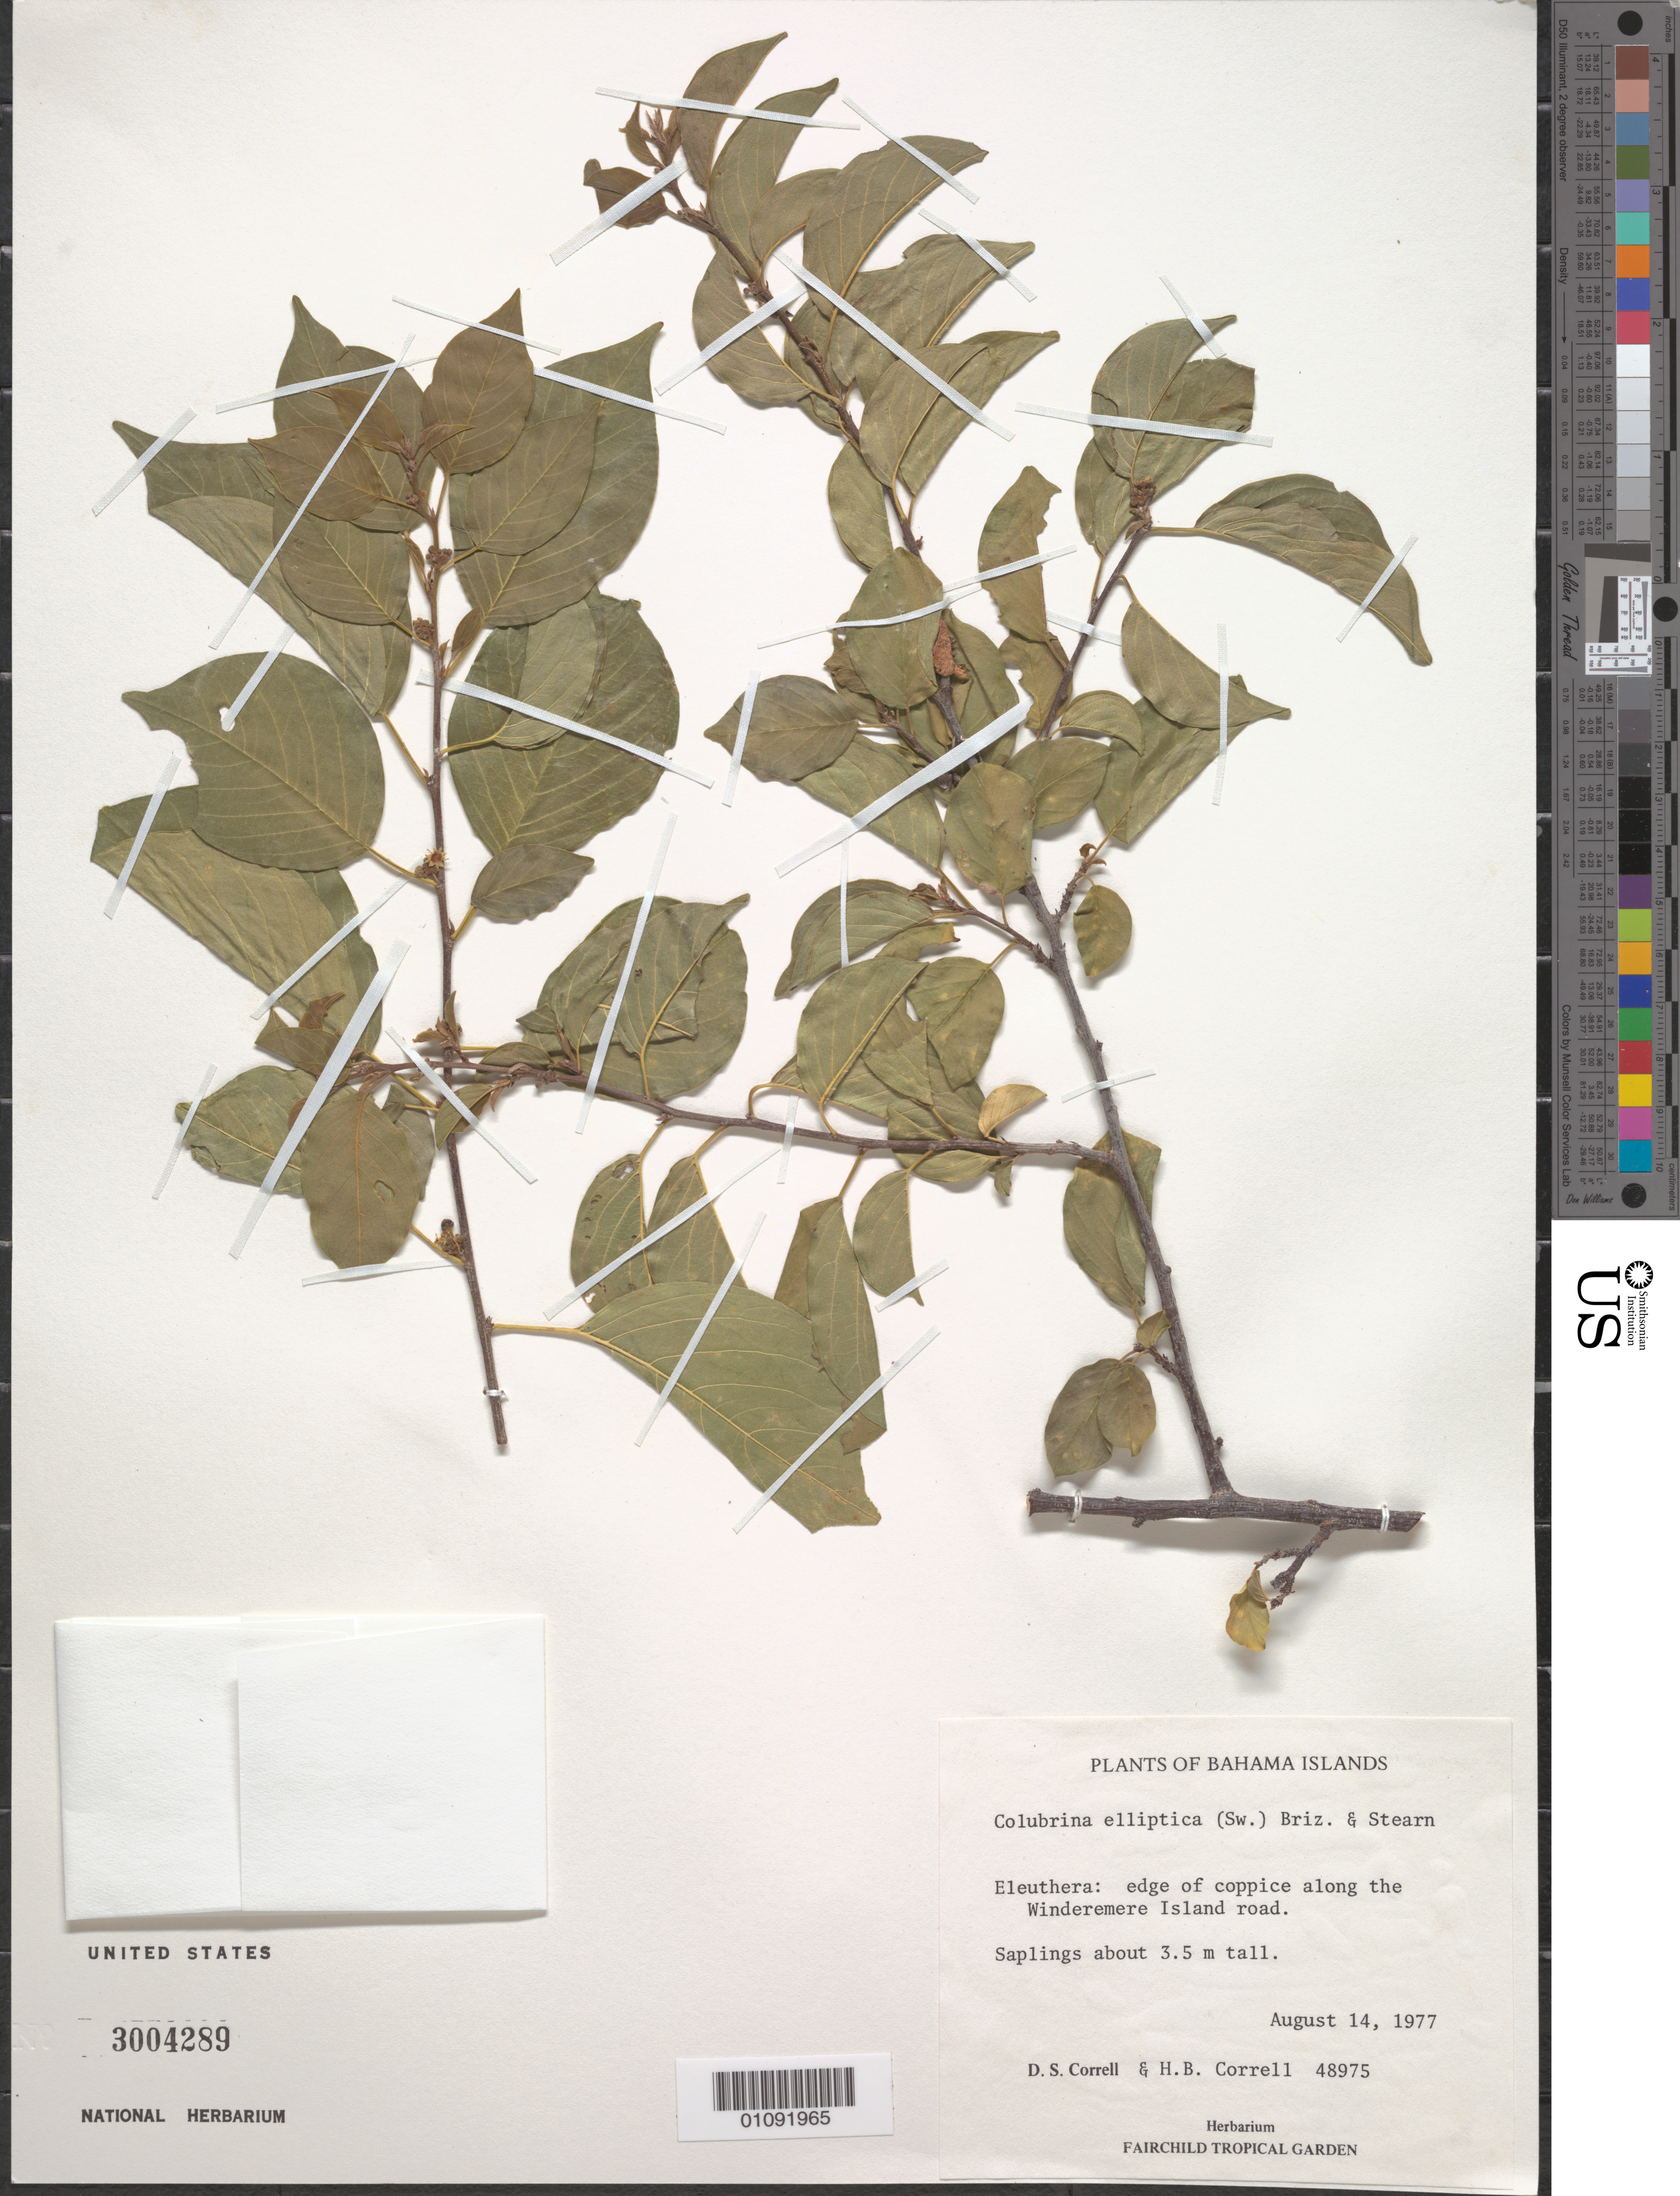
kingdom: Plantae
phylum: Tracheophyta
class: Magnoliopsida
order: Rosales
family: Rhamnaceae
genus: Colubrina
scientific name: Colubrina elliptica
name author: (Sw.) Brizicky & W.L. Stern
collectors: D. S. Correll & H. Correll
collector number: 48975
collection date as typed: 14 Aug 1977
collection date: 1977-08-14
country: Bahamas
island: Eleuthera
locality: Eluthera: edge of coppice along the Winderemere Island road.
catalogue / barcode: US 3004289